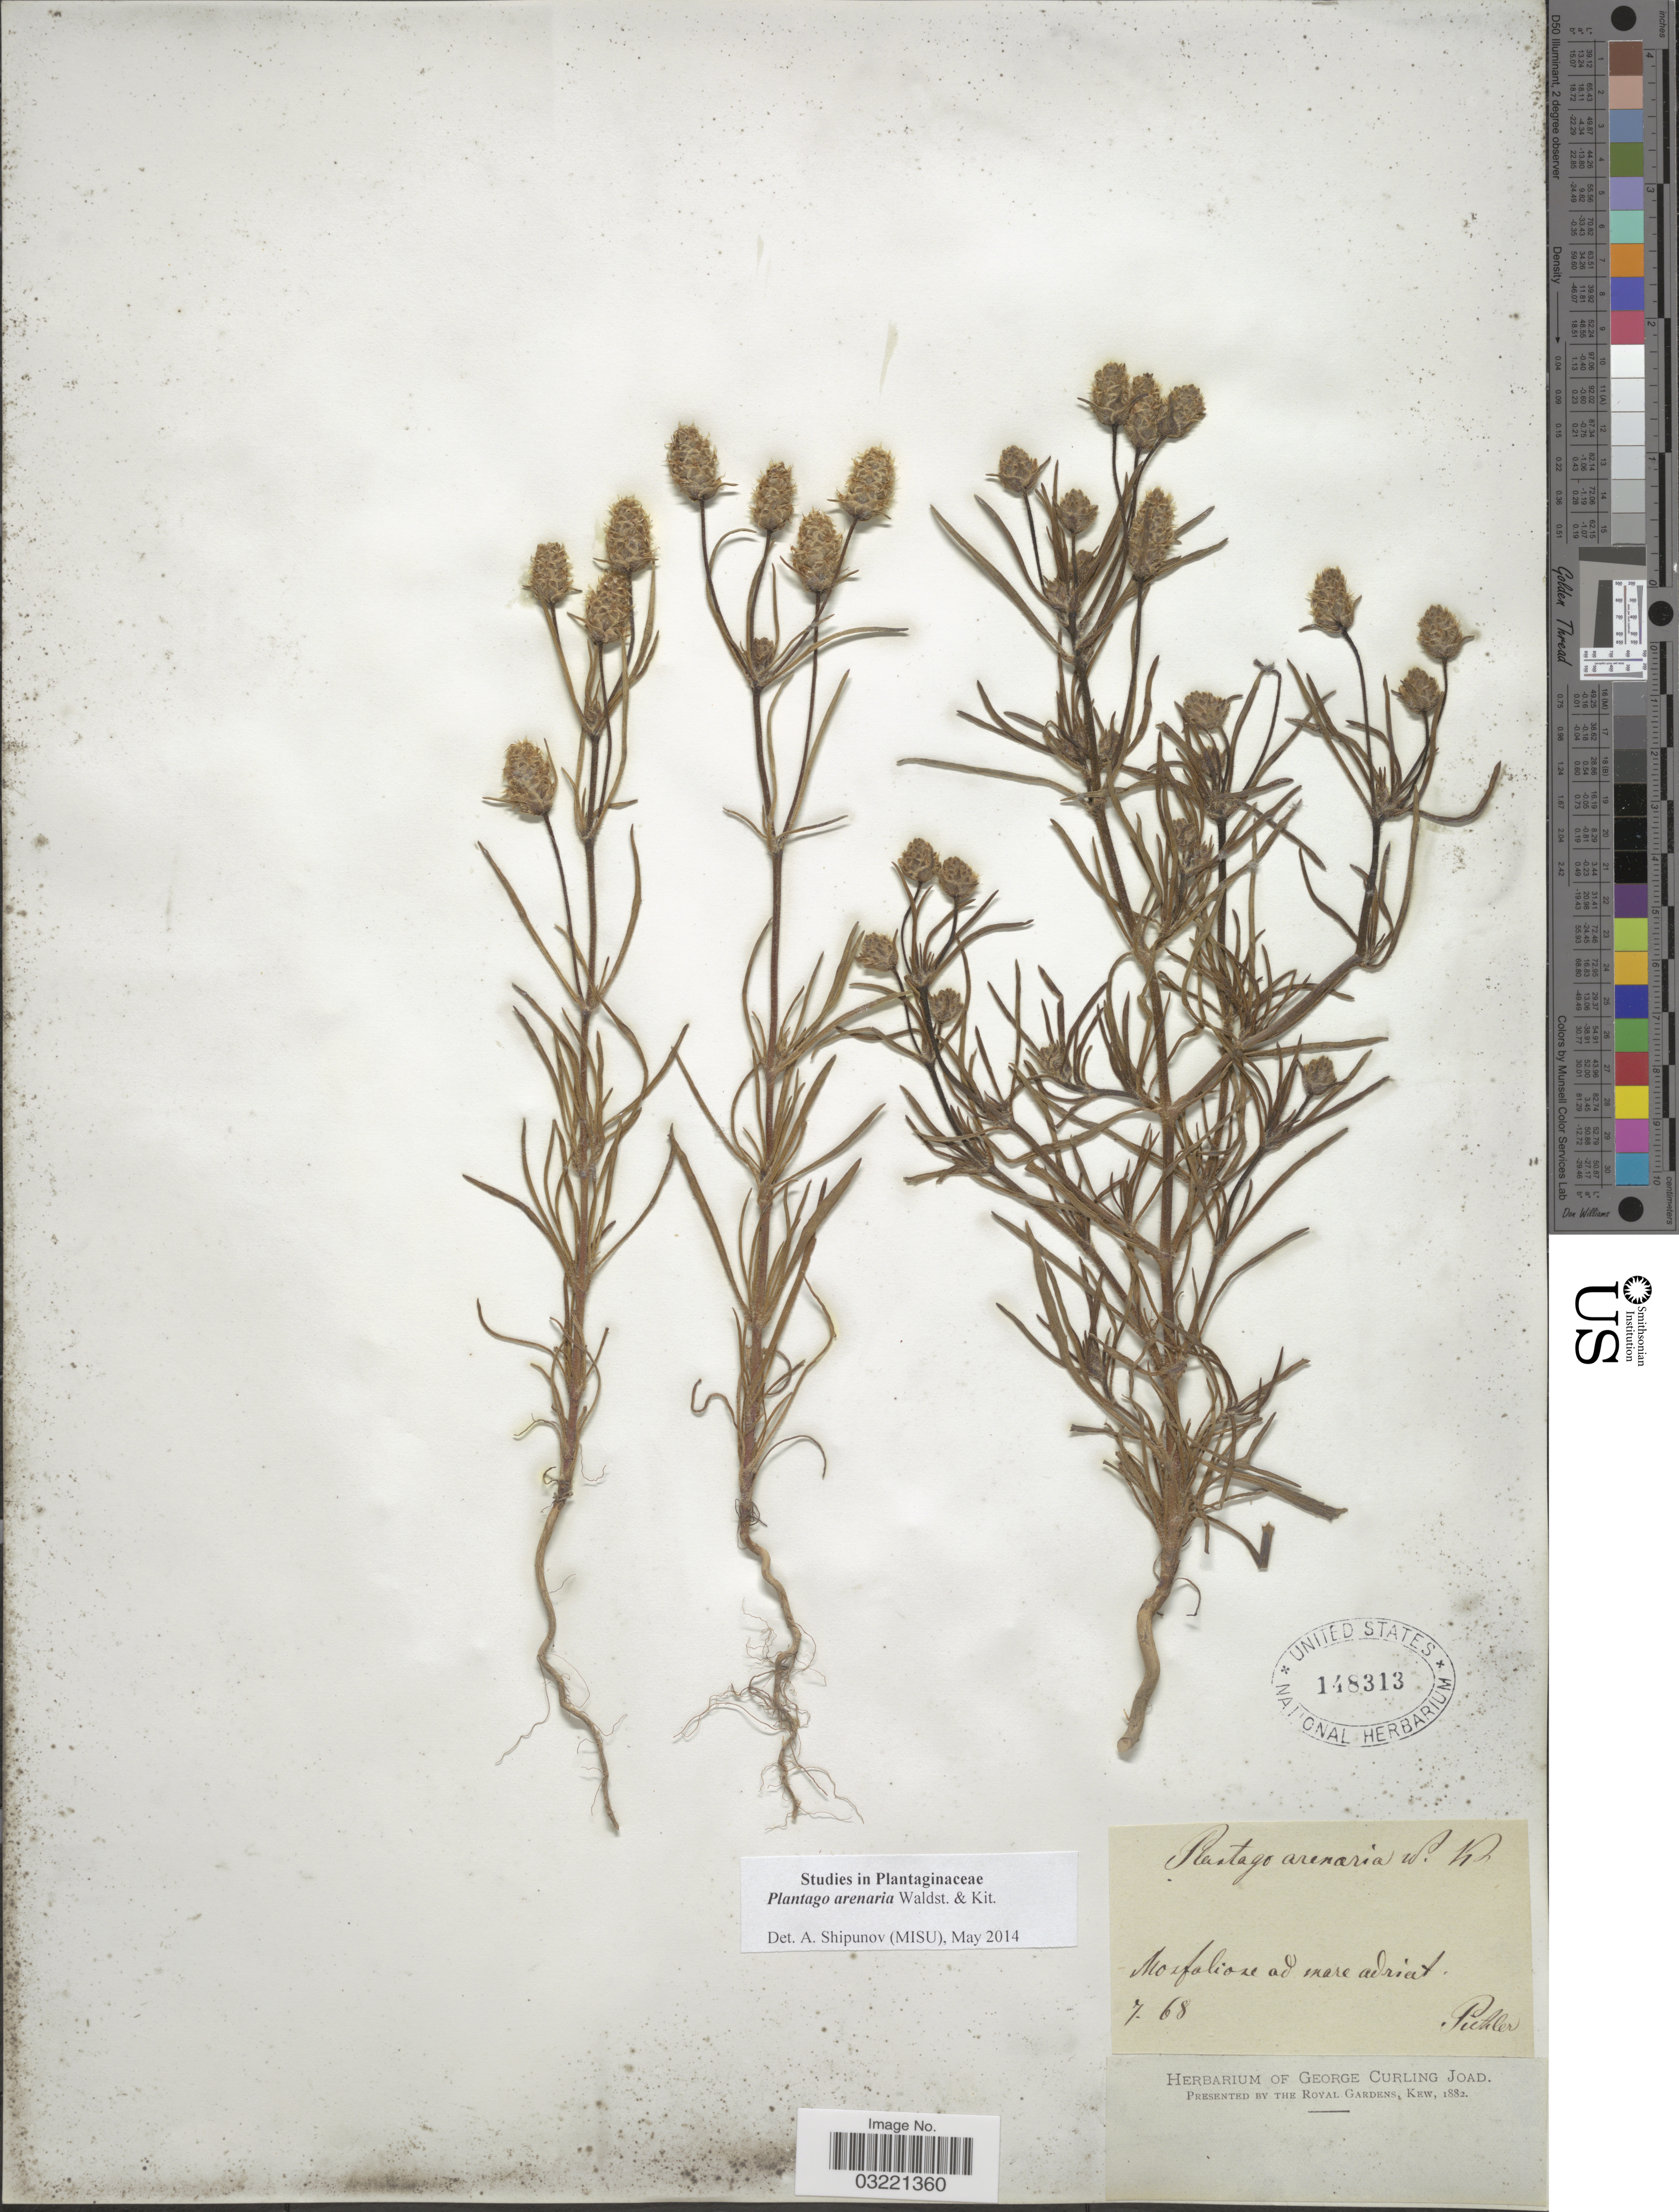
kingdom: Plantae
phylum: Tracheophyta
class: Magnoliopsida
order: Lamiales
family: Plantaginaceae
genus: Plantago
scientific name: Plantago arenaria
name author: Waldst. & Kit.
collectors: Pühler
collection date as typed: Transcribed d/m/y: /7/68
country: Italy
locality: Monfalcone ad mare adriat.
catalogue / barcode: US 148313